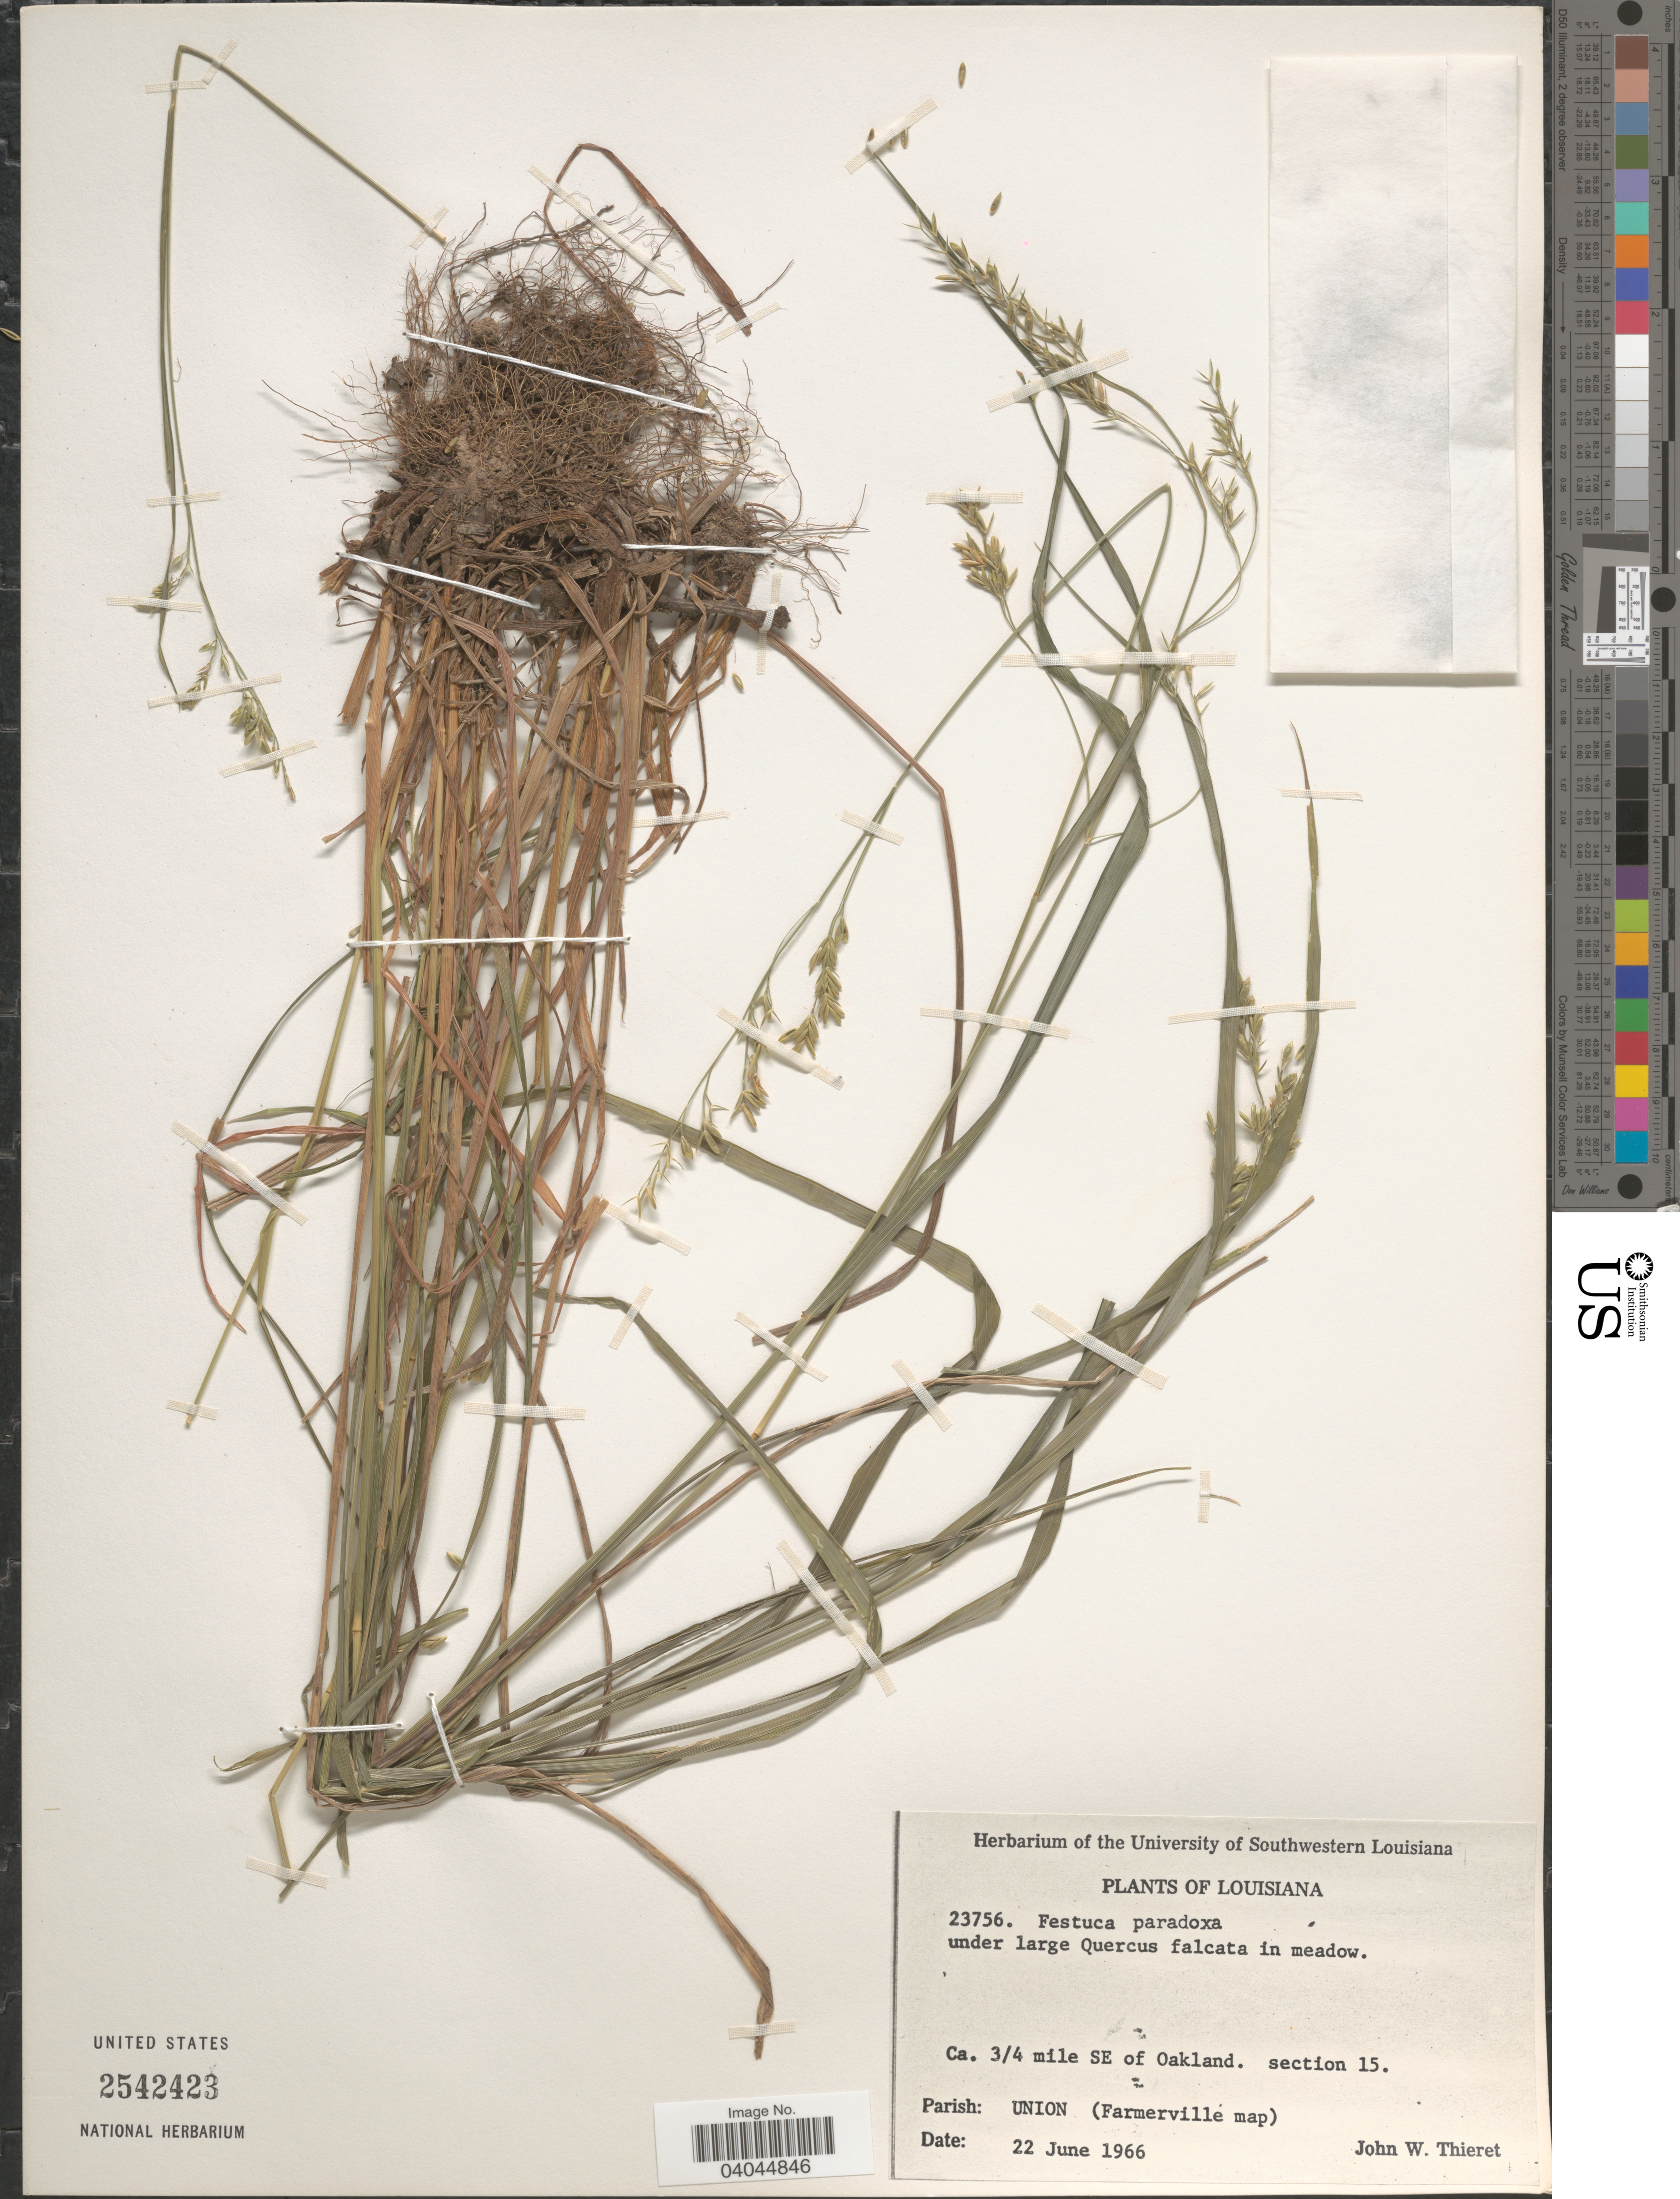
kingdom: Plantae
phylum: Tracheophyta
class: Liliopsida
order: Poales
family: Poaceae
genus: Festuca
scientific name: Festuca paradoxa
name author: Desv.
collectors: J. W. Thieret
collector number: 23756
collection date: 1966-06-22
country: United States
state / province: Louisiana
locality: Ca. 3/4 mile SE of Oakland. section 15. Parish: Union (Farmerville map).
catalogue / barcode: US 2542423